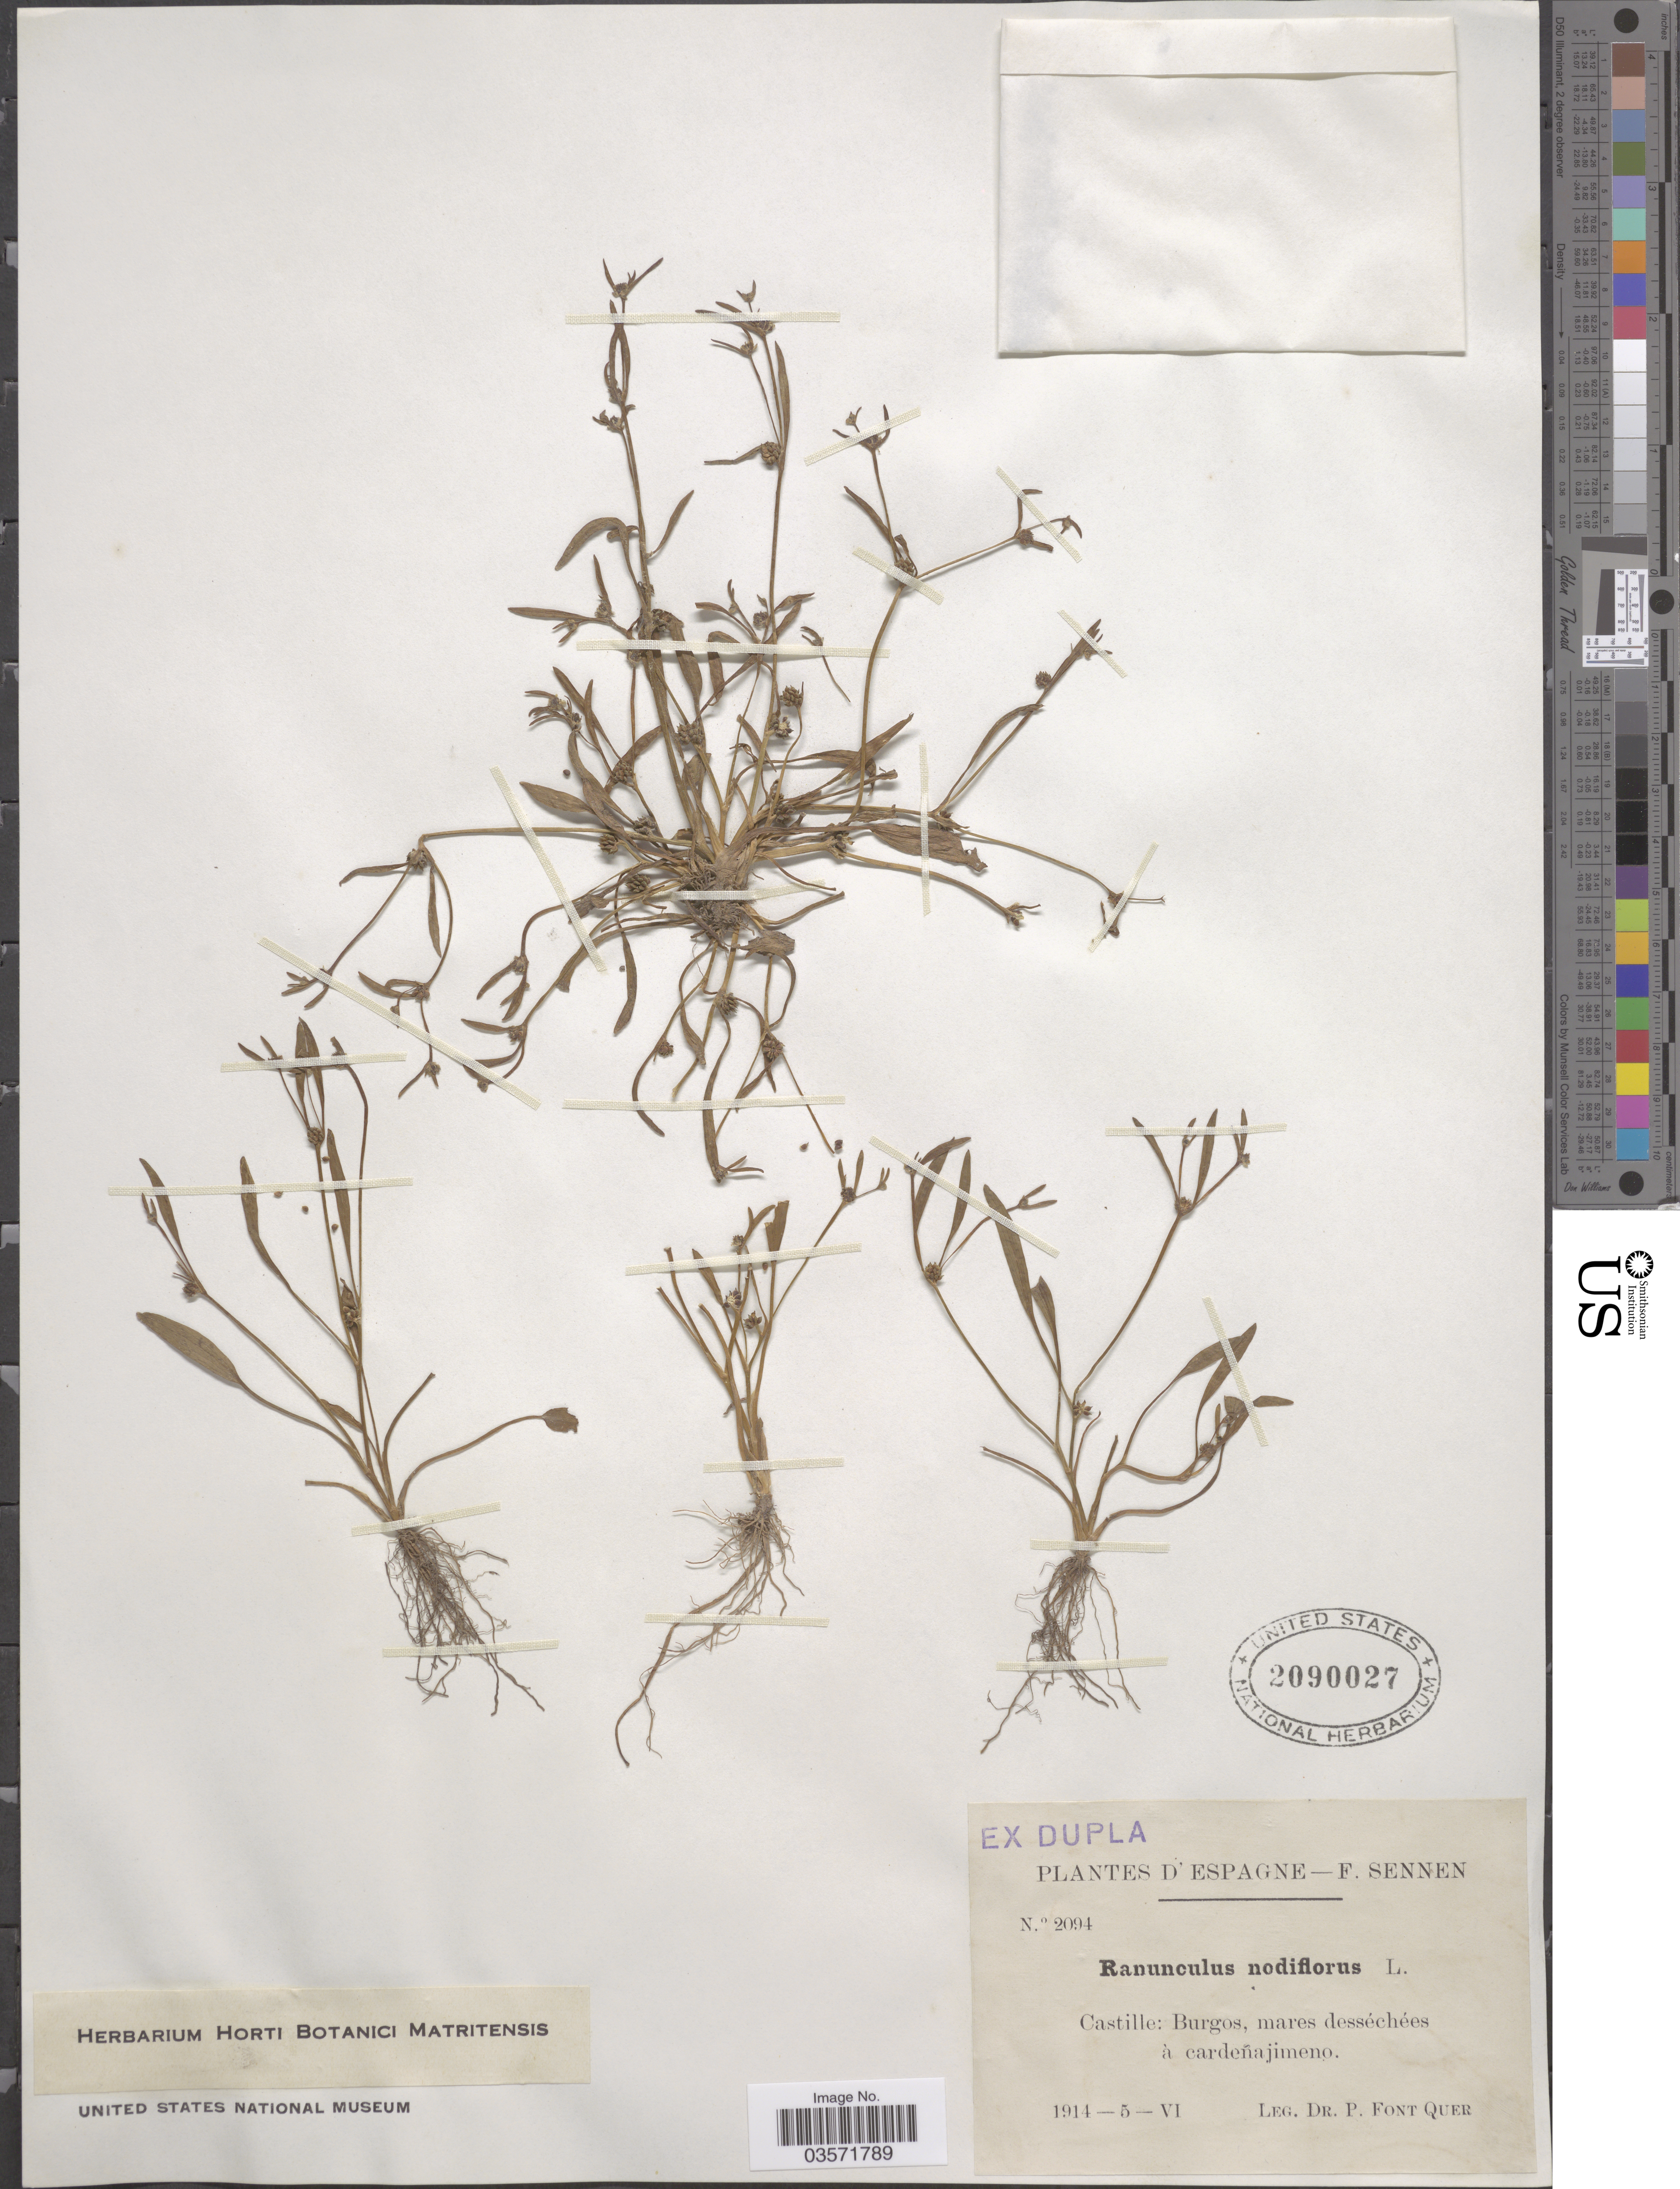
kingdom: Plantae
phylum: Tracheophyta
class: Magnoliopsida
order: Ranunculales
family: Ranunculaceae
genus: Ranunculus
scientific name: Ranunculus nodiflorus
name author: L.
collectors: P. Font Quer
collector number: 2094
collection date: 1914-06-05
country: Spain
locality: Espagne. Castille: Burgos.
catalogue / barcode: US 2090027